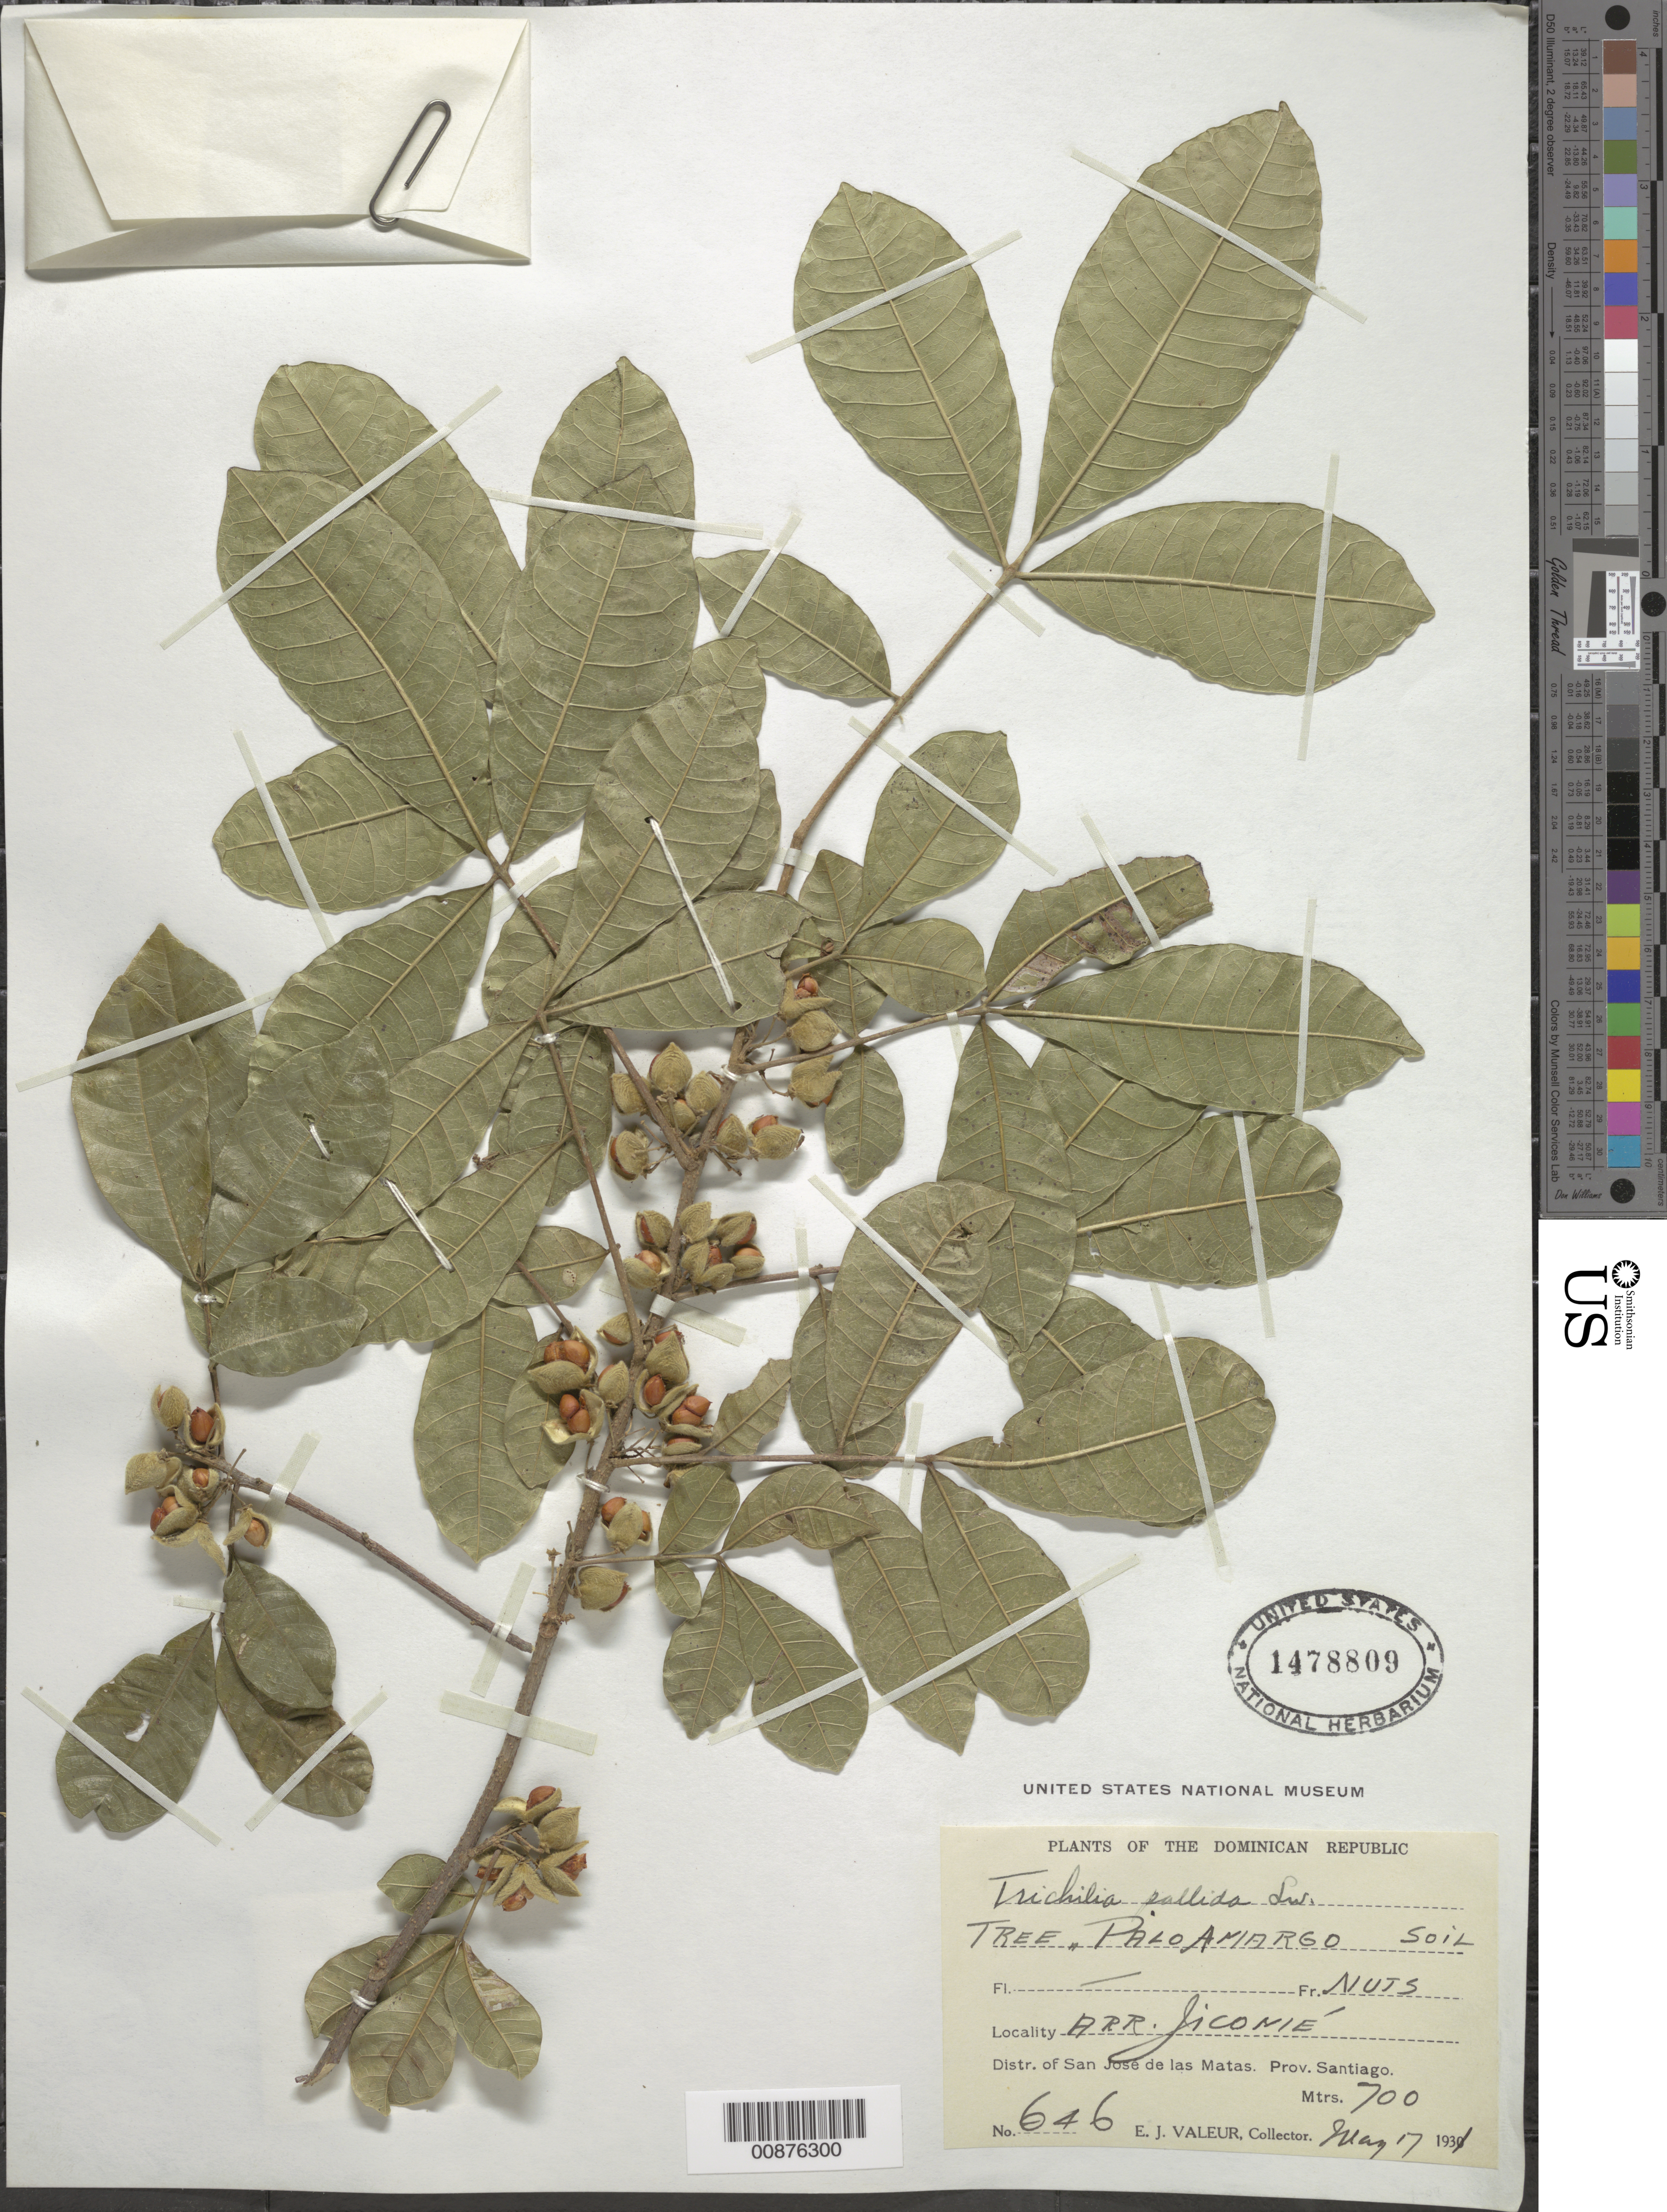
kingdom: Plantae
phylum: Tracheophyta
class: Magnoliopsida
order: Sapindales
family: Meliaceae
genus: Trichilia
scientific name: Trichilia pallida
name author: Sw.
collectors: E. Valeur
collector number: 646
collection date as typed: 17 May 1931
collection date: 1931-05-17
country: Dominican Republic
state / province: Santiago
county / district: San José de las Matas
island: Hispaniola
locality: Arroyo Jicomé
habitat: Soil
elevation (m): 700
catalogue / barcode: US 1478809